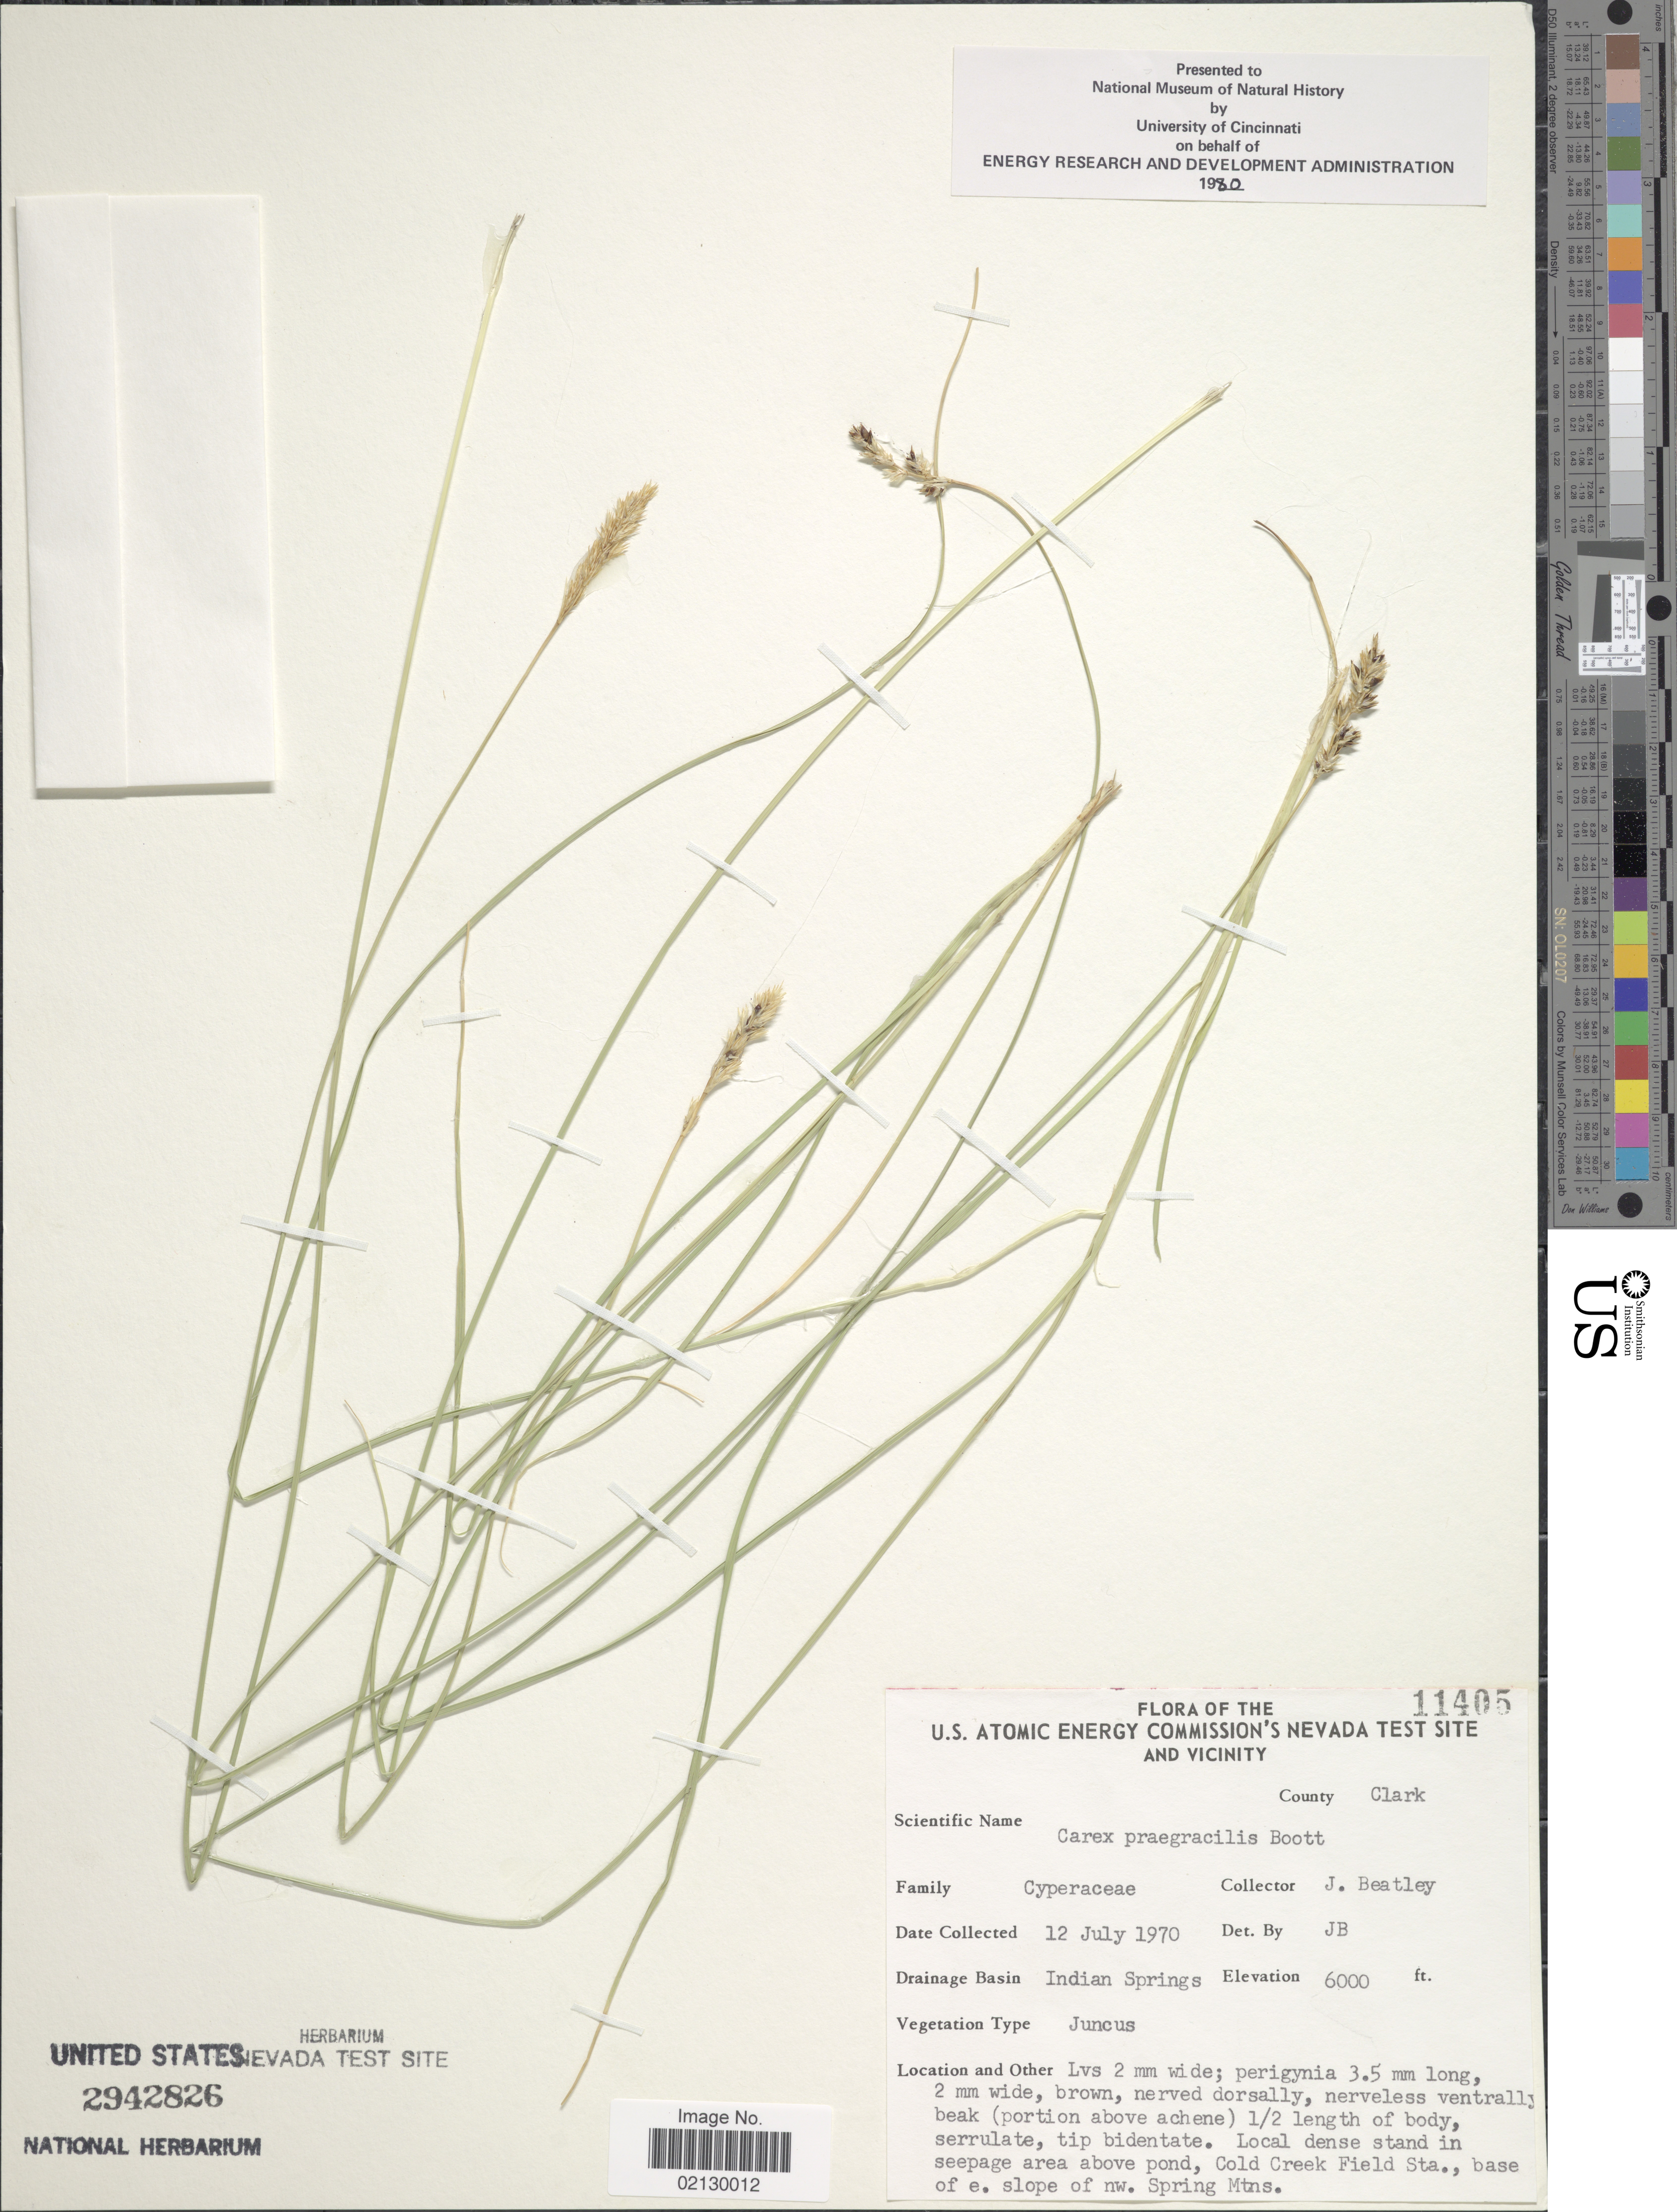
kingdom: Plantae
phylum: Tracheophyta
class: Liliopsida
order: Poales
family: Cyperaceae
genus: Carex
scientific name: Carex praegracilis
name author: W. Boott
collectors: J. C. Beatley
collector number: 11405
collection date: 1970-07-12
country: United States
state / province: Nevada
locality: U. S. Atomic Energy Commission's Nevada Test Site and Vicinity, County Clark, Indian Springs, Seepage area above pond, Cold Creek Field Sta. Base of e. slope of nw. Spring Mtns.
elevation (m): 1829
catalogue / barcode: US 2942826